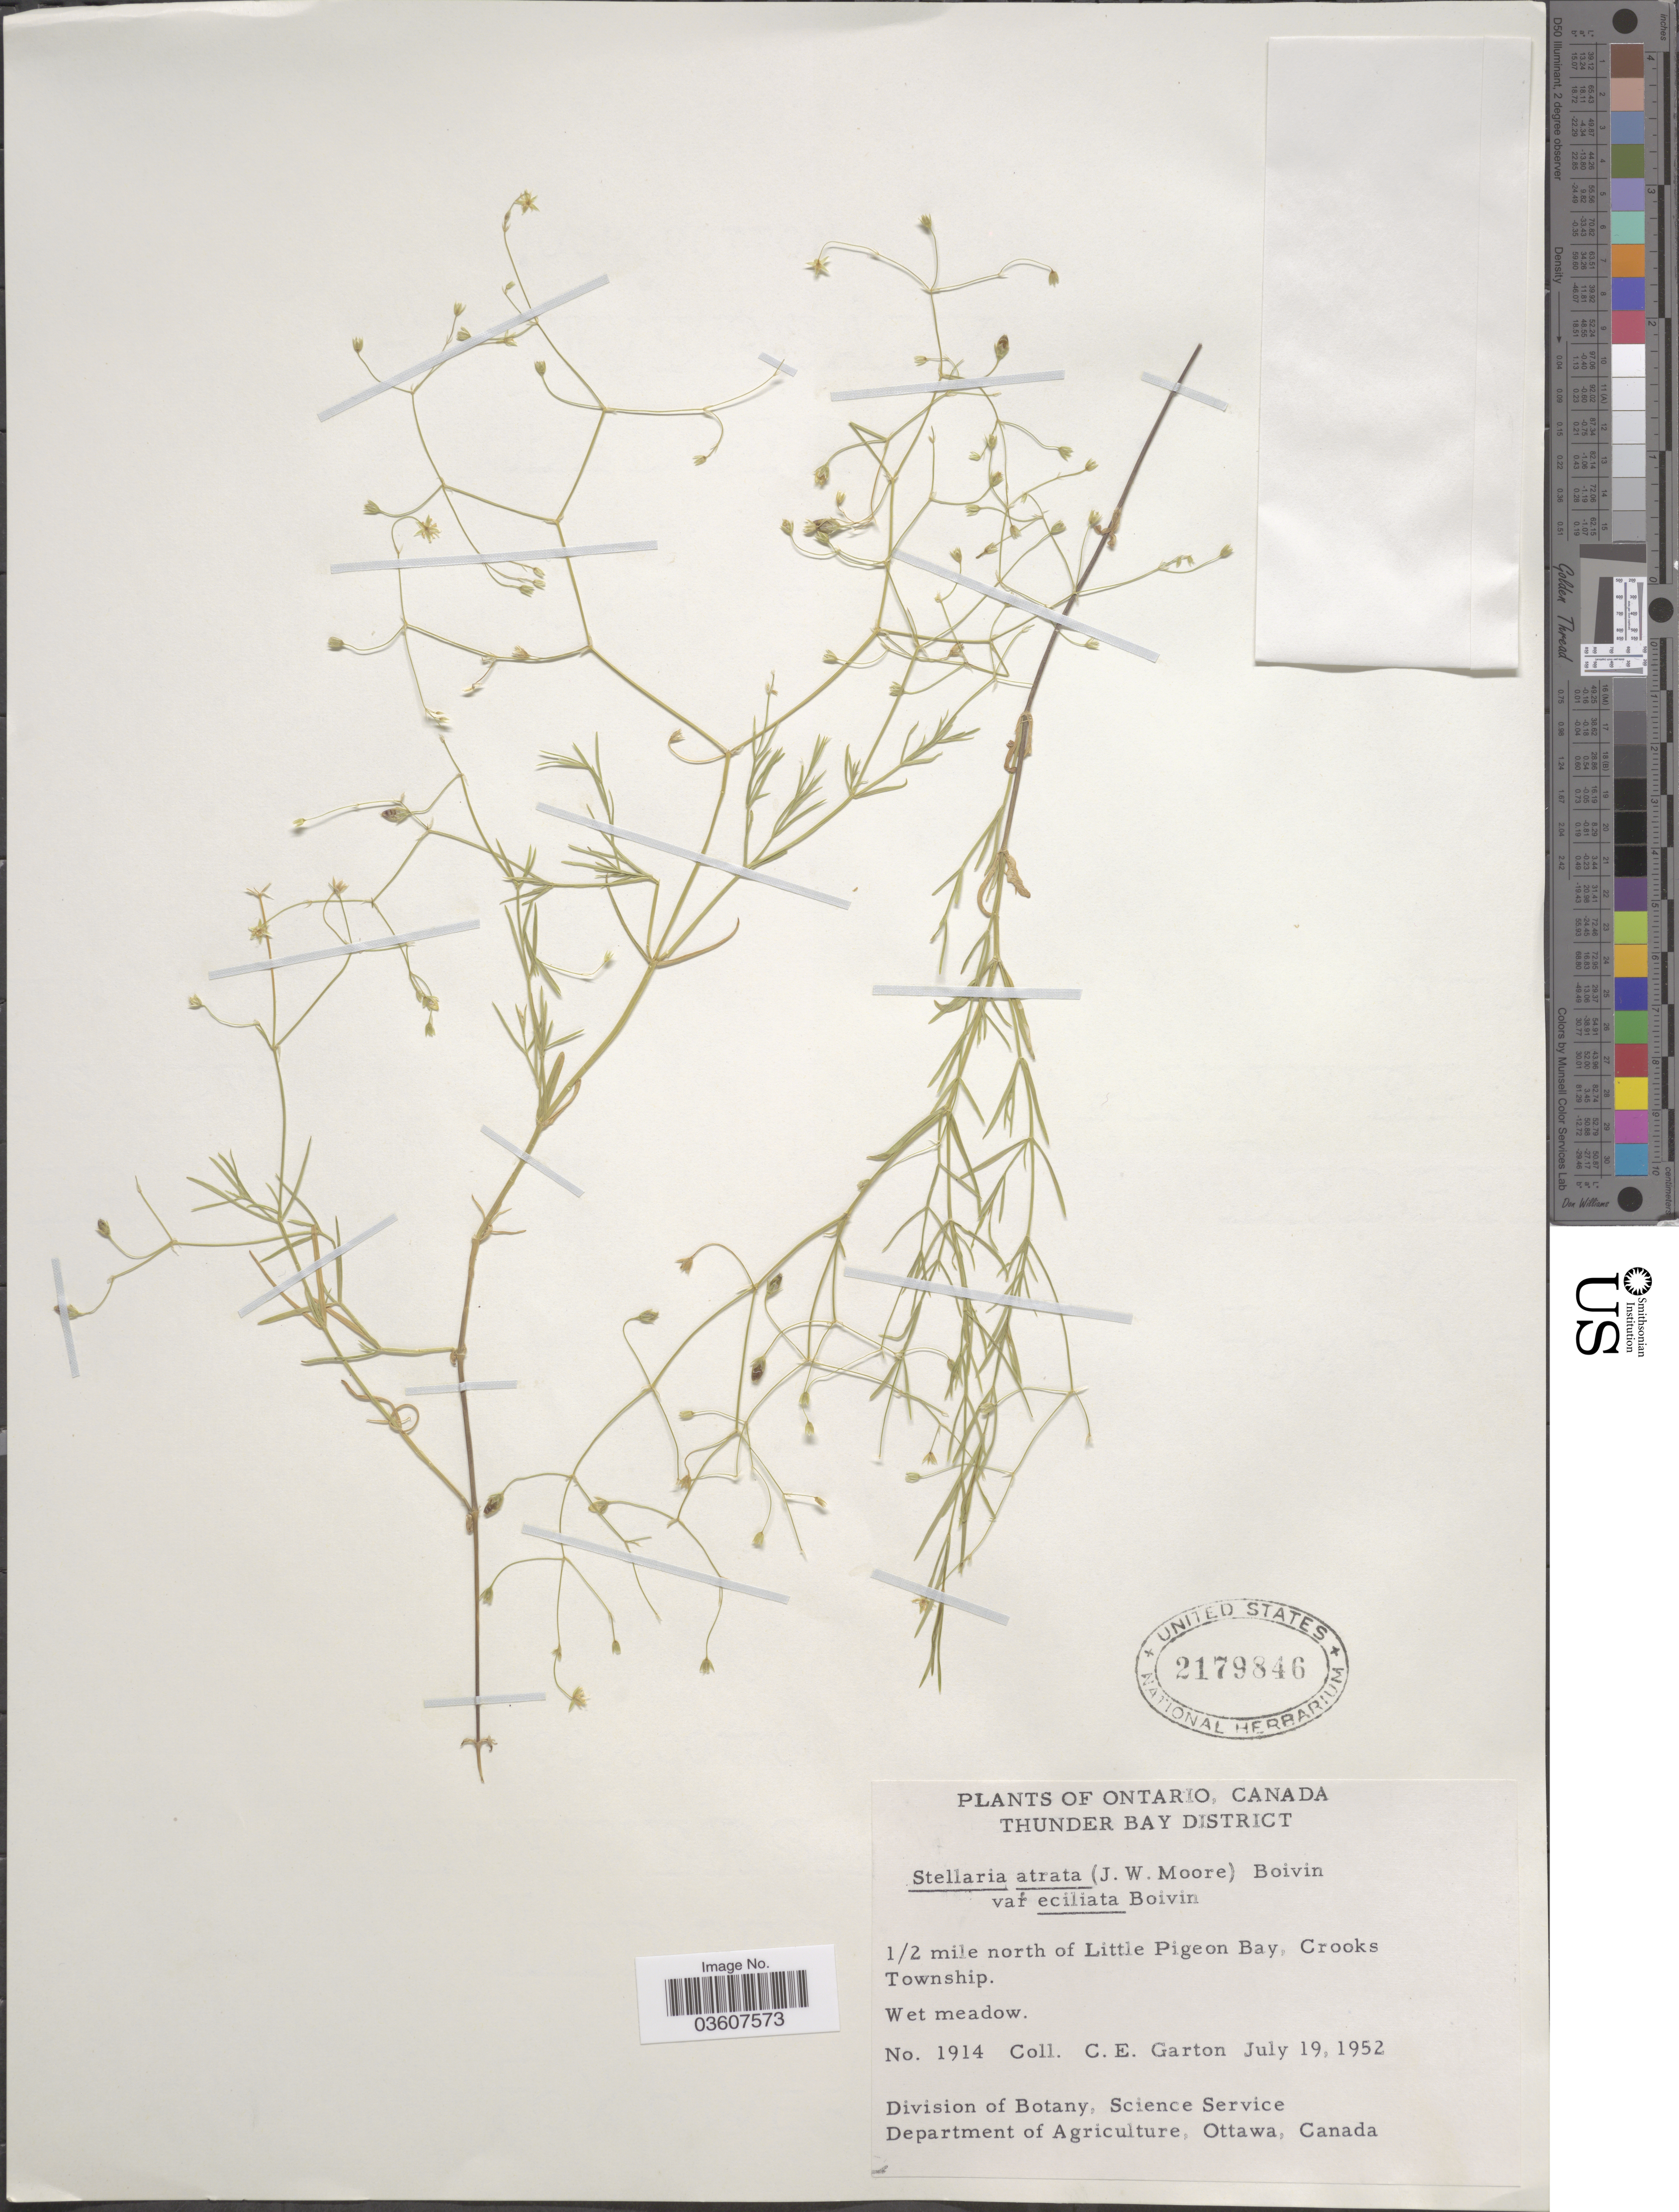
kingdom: Plantae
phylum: Tracheophyta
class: Magnoliopsida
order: Caryophyllales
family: Caryophyllaceae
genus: Stellaria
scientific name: Stellaria atrata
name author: (J.W. Moore) B. Boivin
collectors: C. E. Garton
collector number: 1914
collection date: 1952-07-19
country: Canada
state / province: Ontario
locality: Thunder Bay District. ½ mile north of Little Pigeon Bay, Crooks Township.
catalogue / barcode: US 2179846